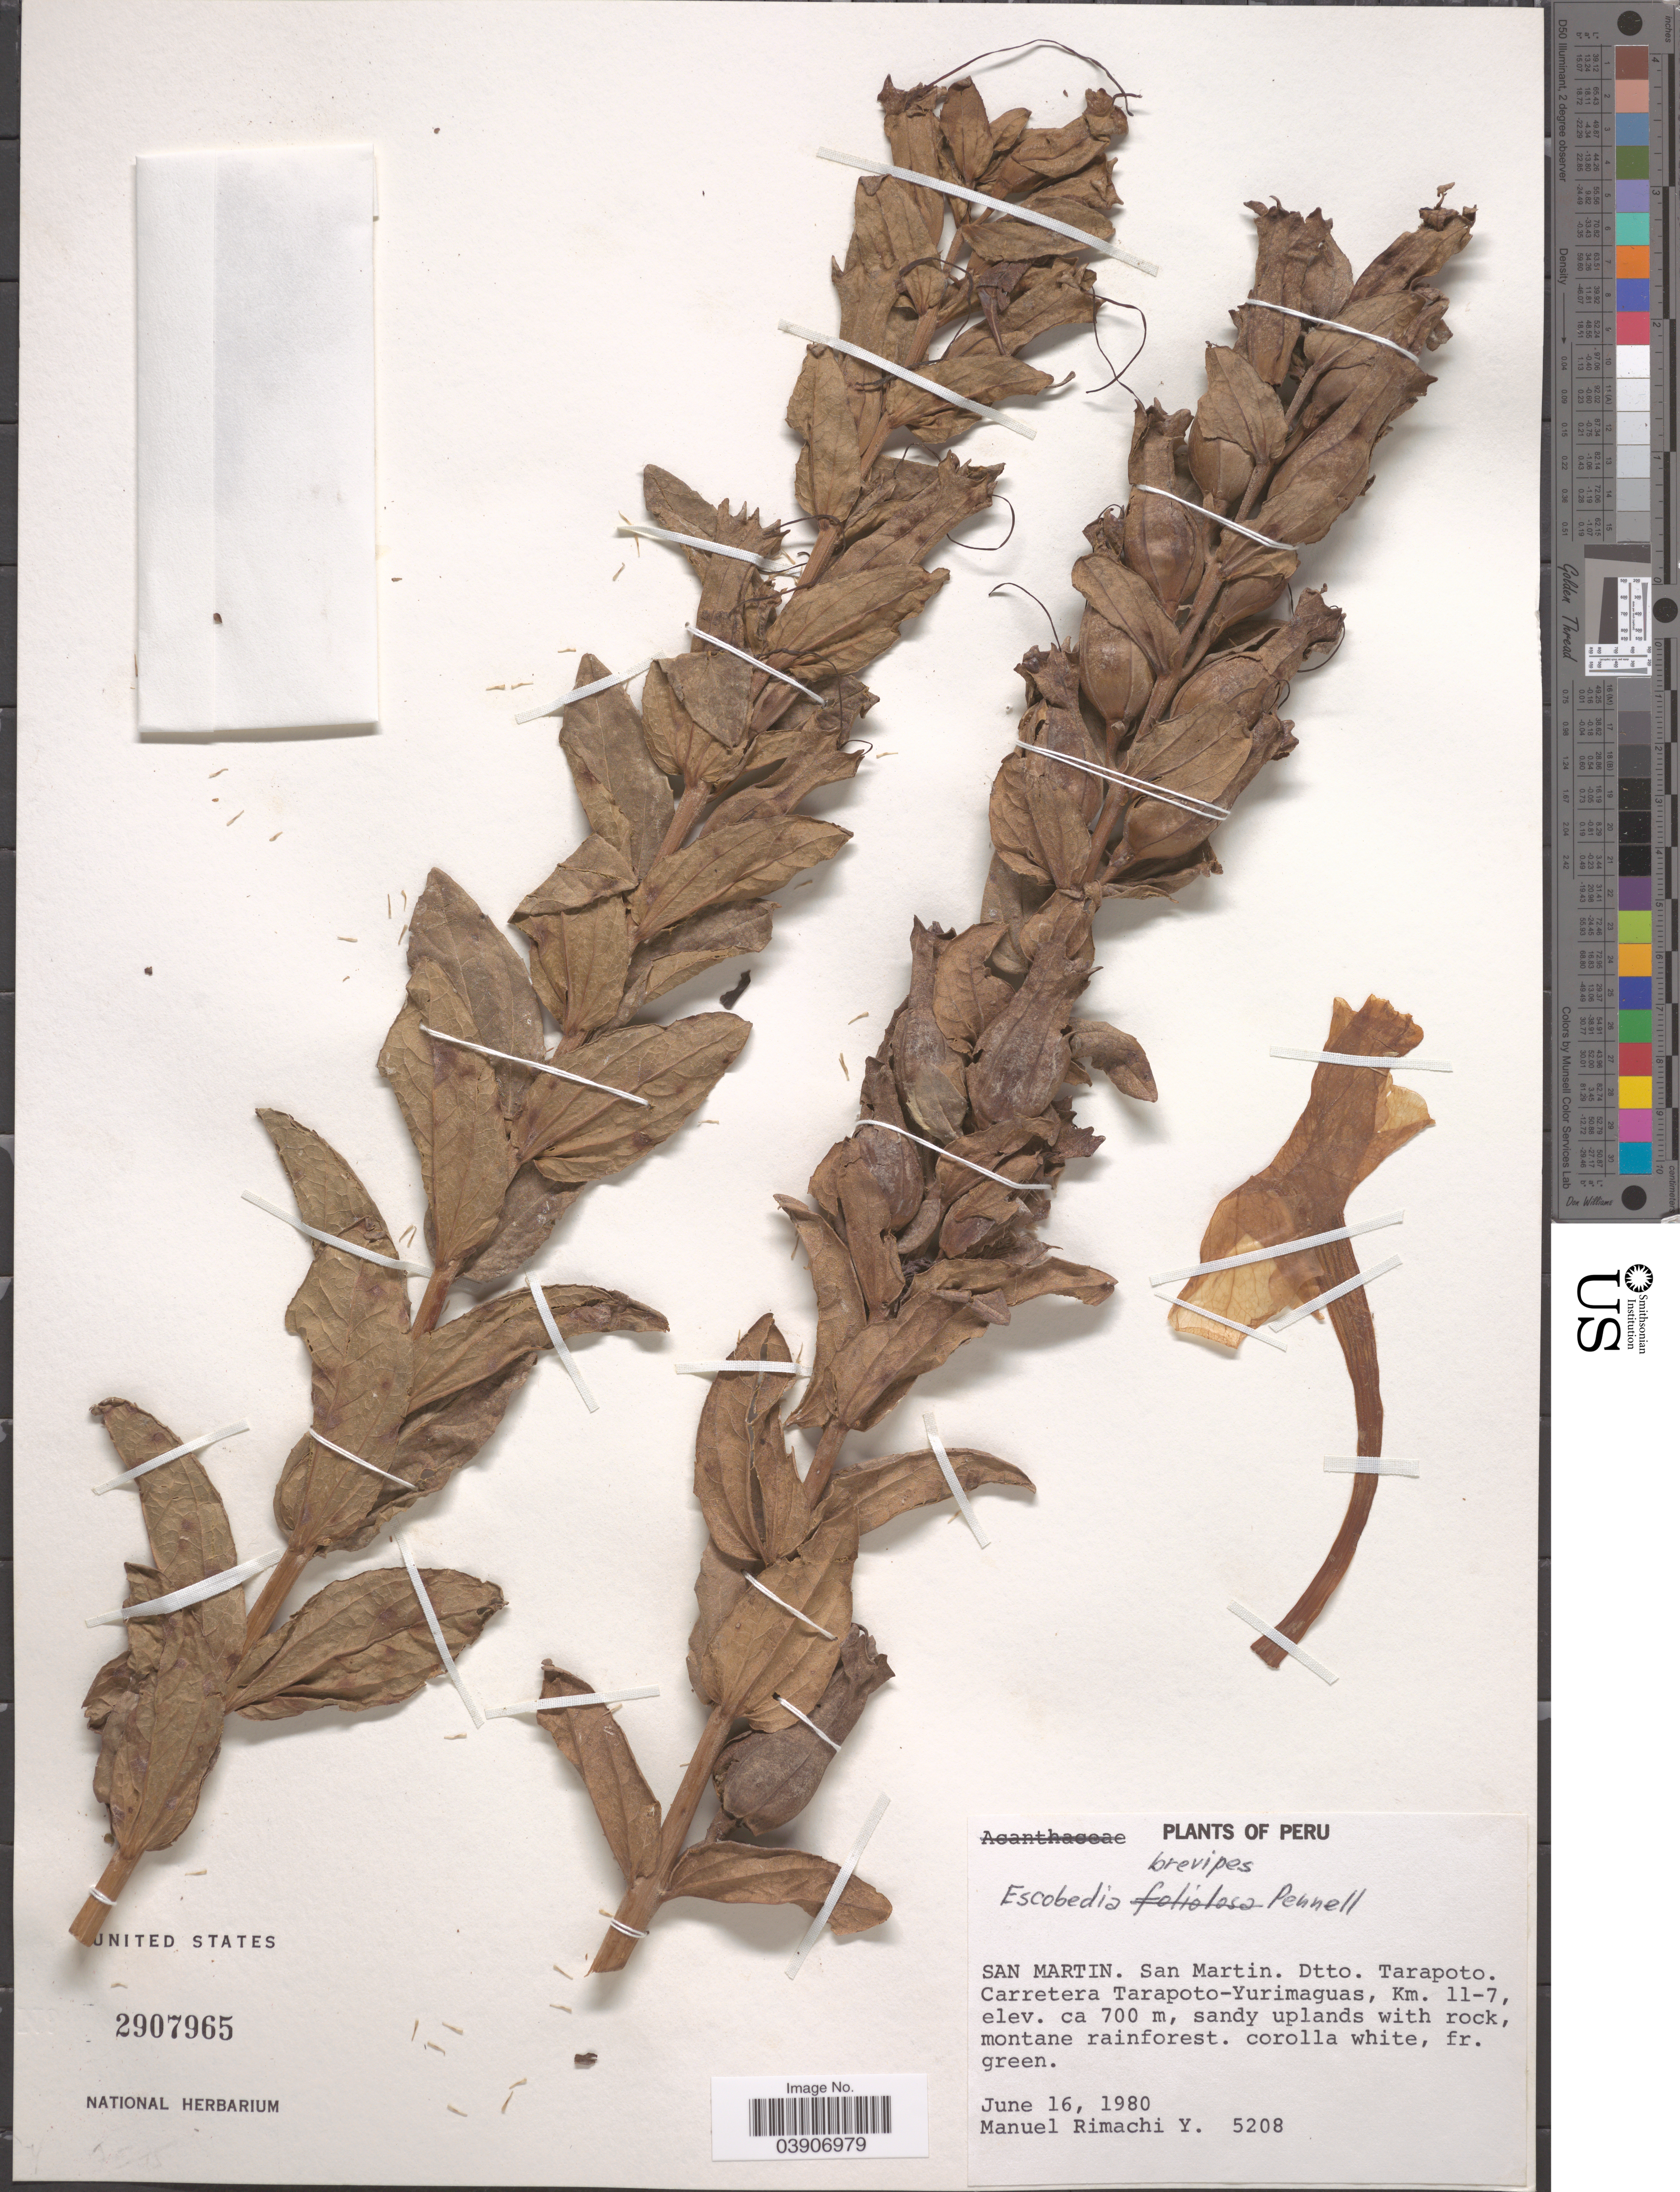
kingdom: Plantae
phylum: Tracheophyta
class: Magnoliopsida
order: Lamiales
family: Orobanchaceae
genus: Escobedia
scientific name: Escobedia brevipes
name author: Pennell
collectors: M. Rimachi Y.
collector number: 5208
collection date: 1980-06-16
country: Peru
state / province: San Martín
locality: San Martin. Dtto. Tarapoto. Carretera Tarapoto-Yurimaguas, Km. 11-7.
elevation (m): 700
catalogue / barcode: US 2907965